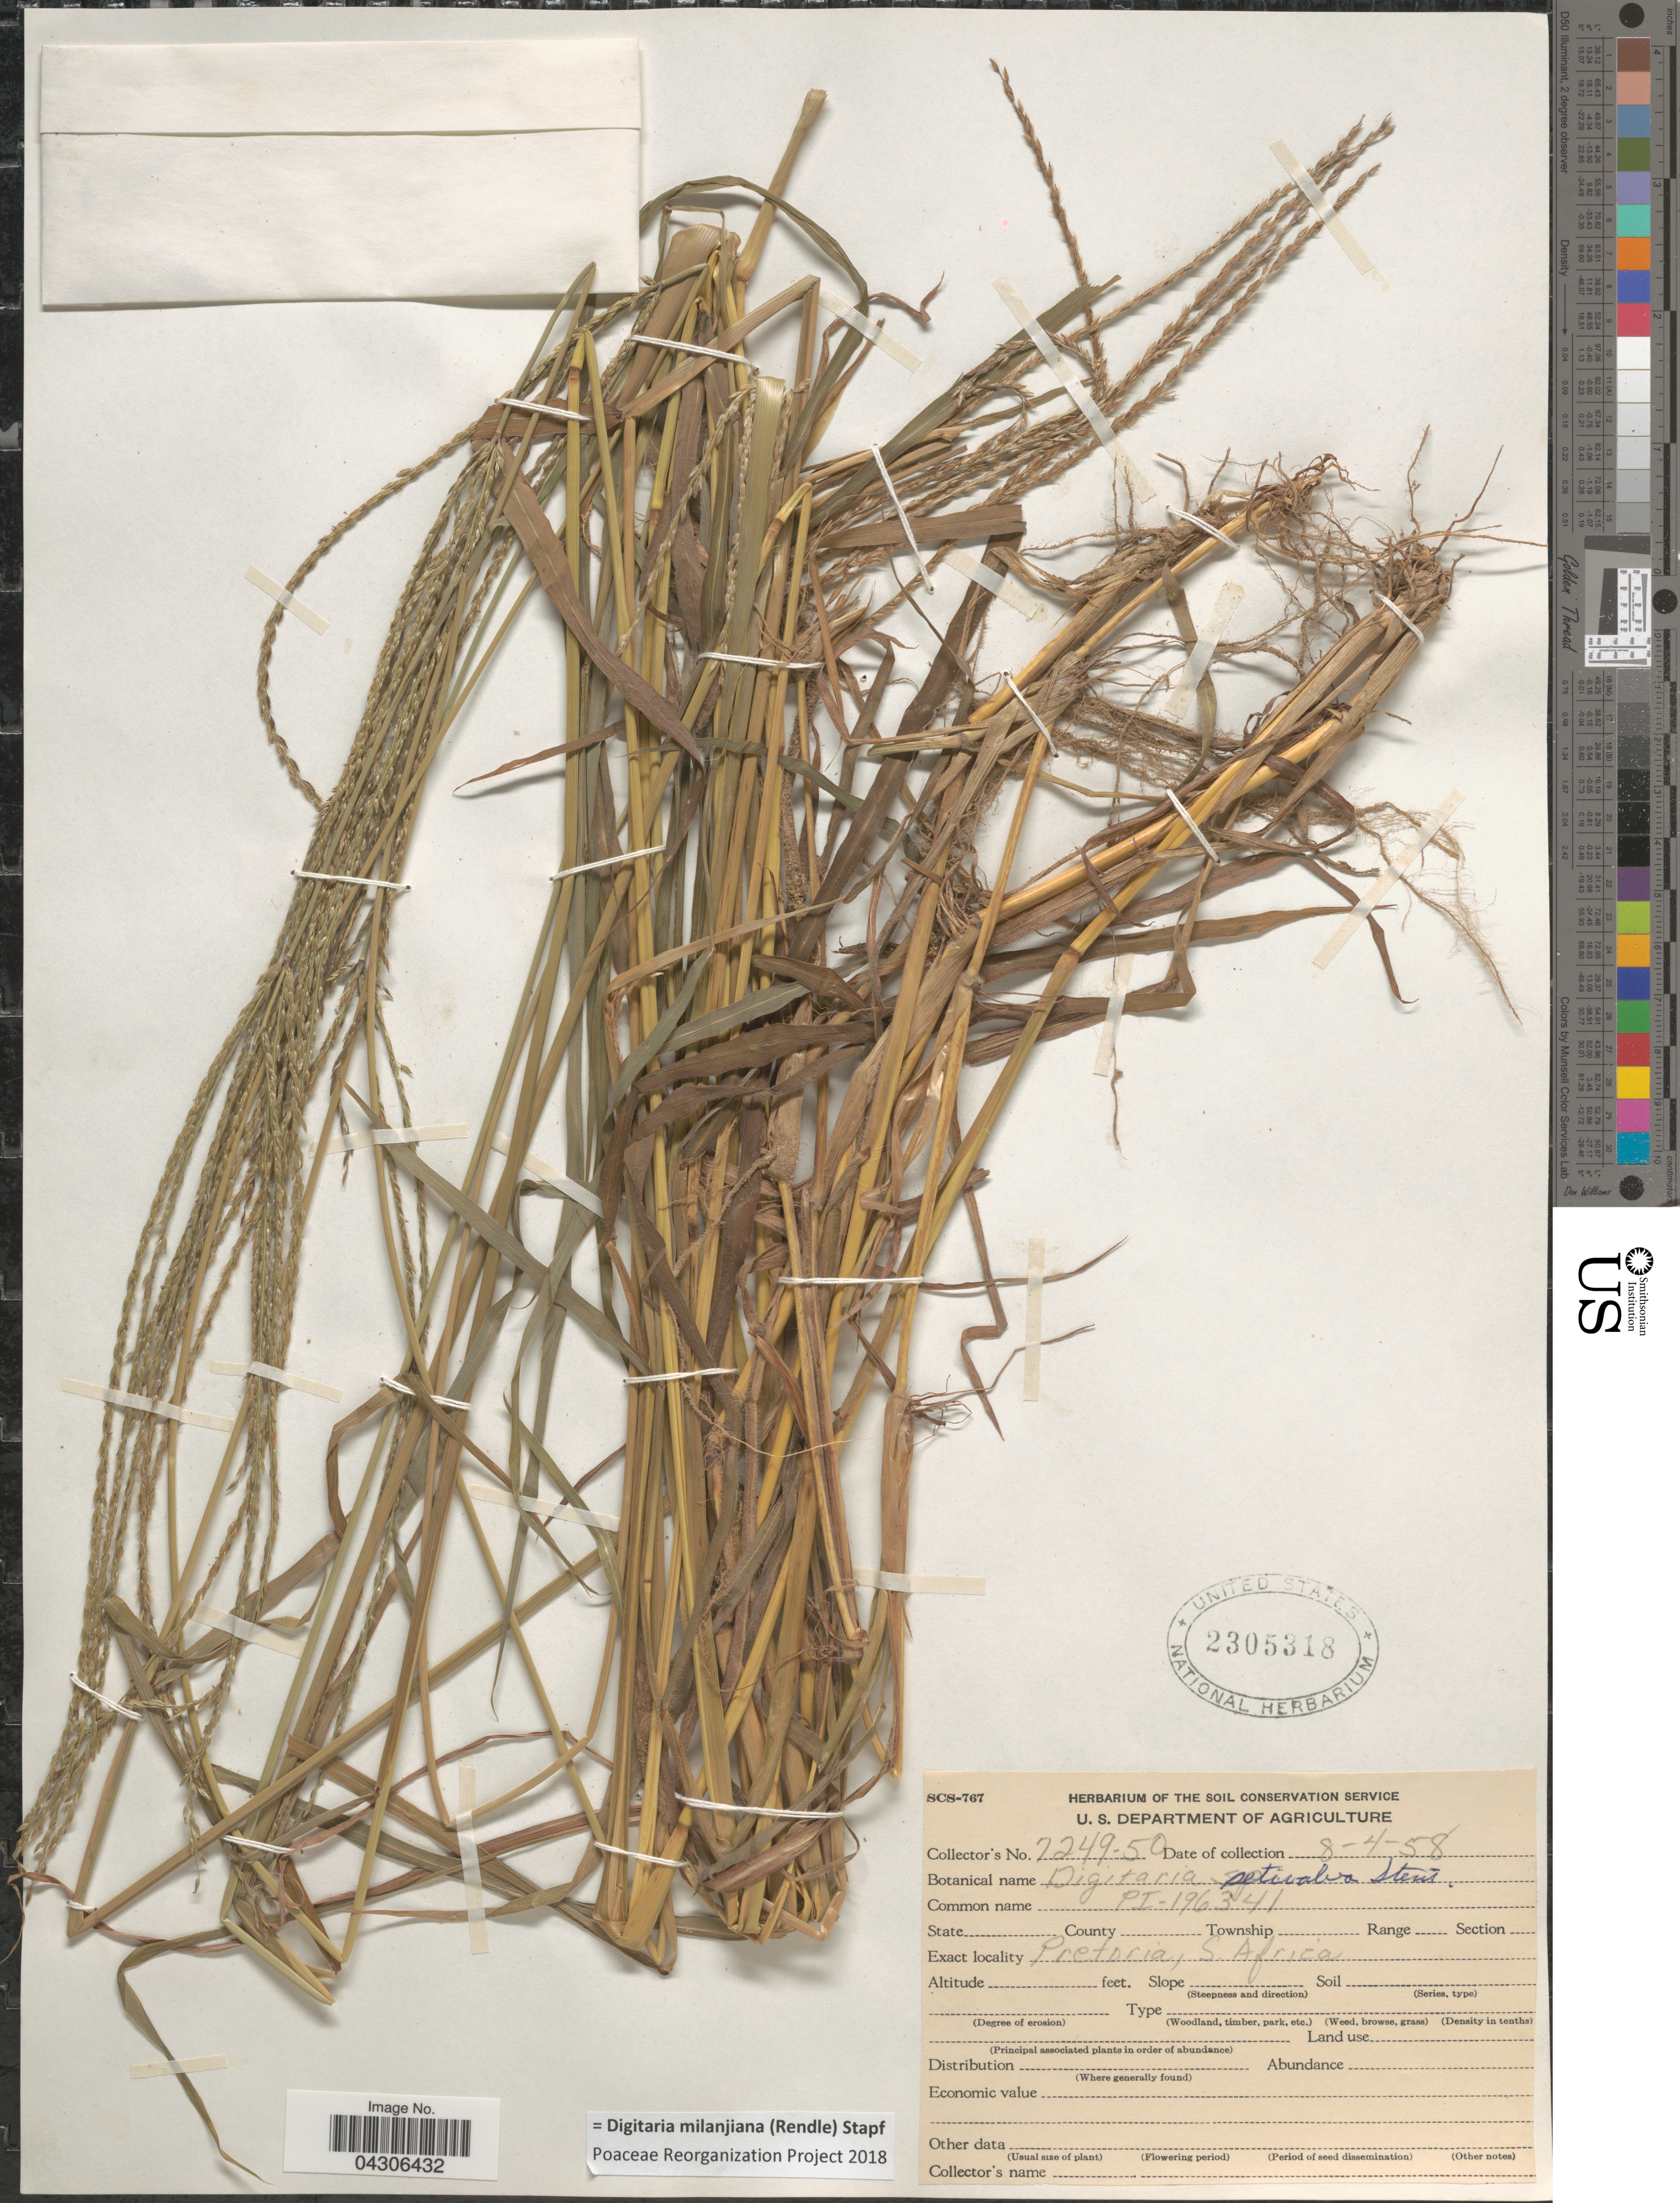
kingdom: Plantae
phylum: Tracheophyta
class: Liliopsida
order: Poales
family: Poaceae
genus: Digitaria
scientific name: Digitaria milanjiana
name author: (Rendle) Stapf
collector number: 7249-50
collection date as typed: Transcribed d/m/y: 8/4/58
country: South Africa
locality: Pretoria.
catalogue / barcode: US 2305318